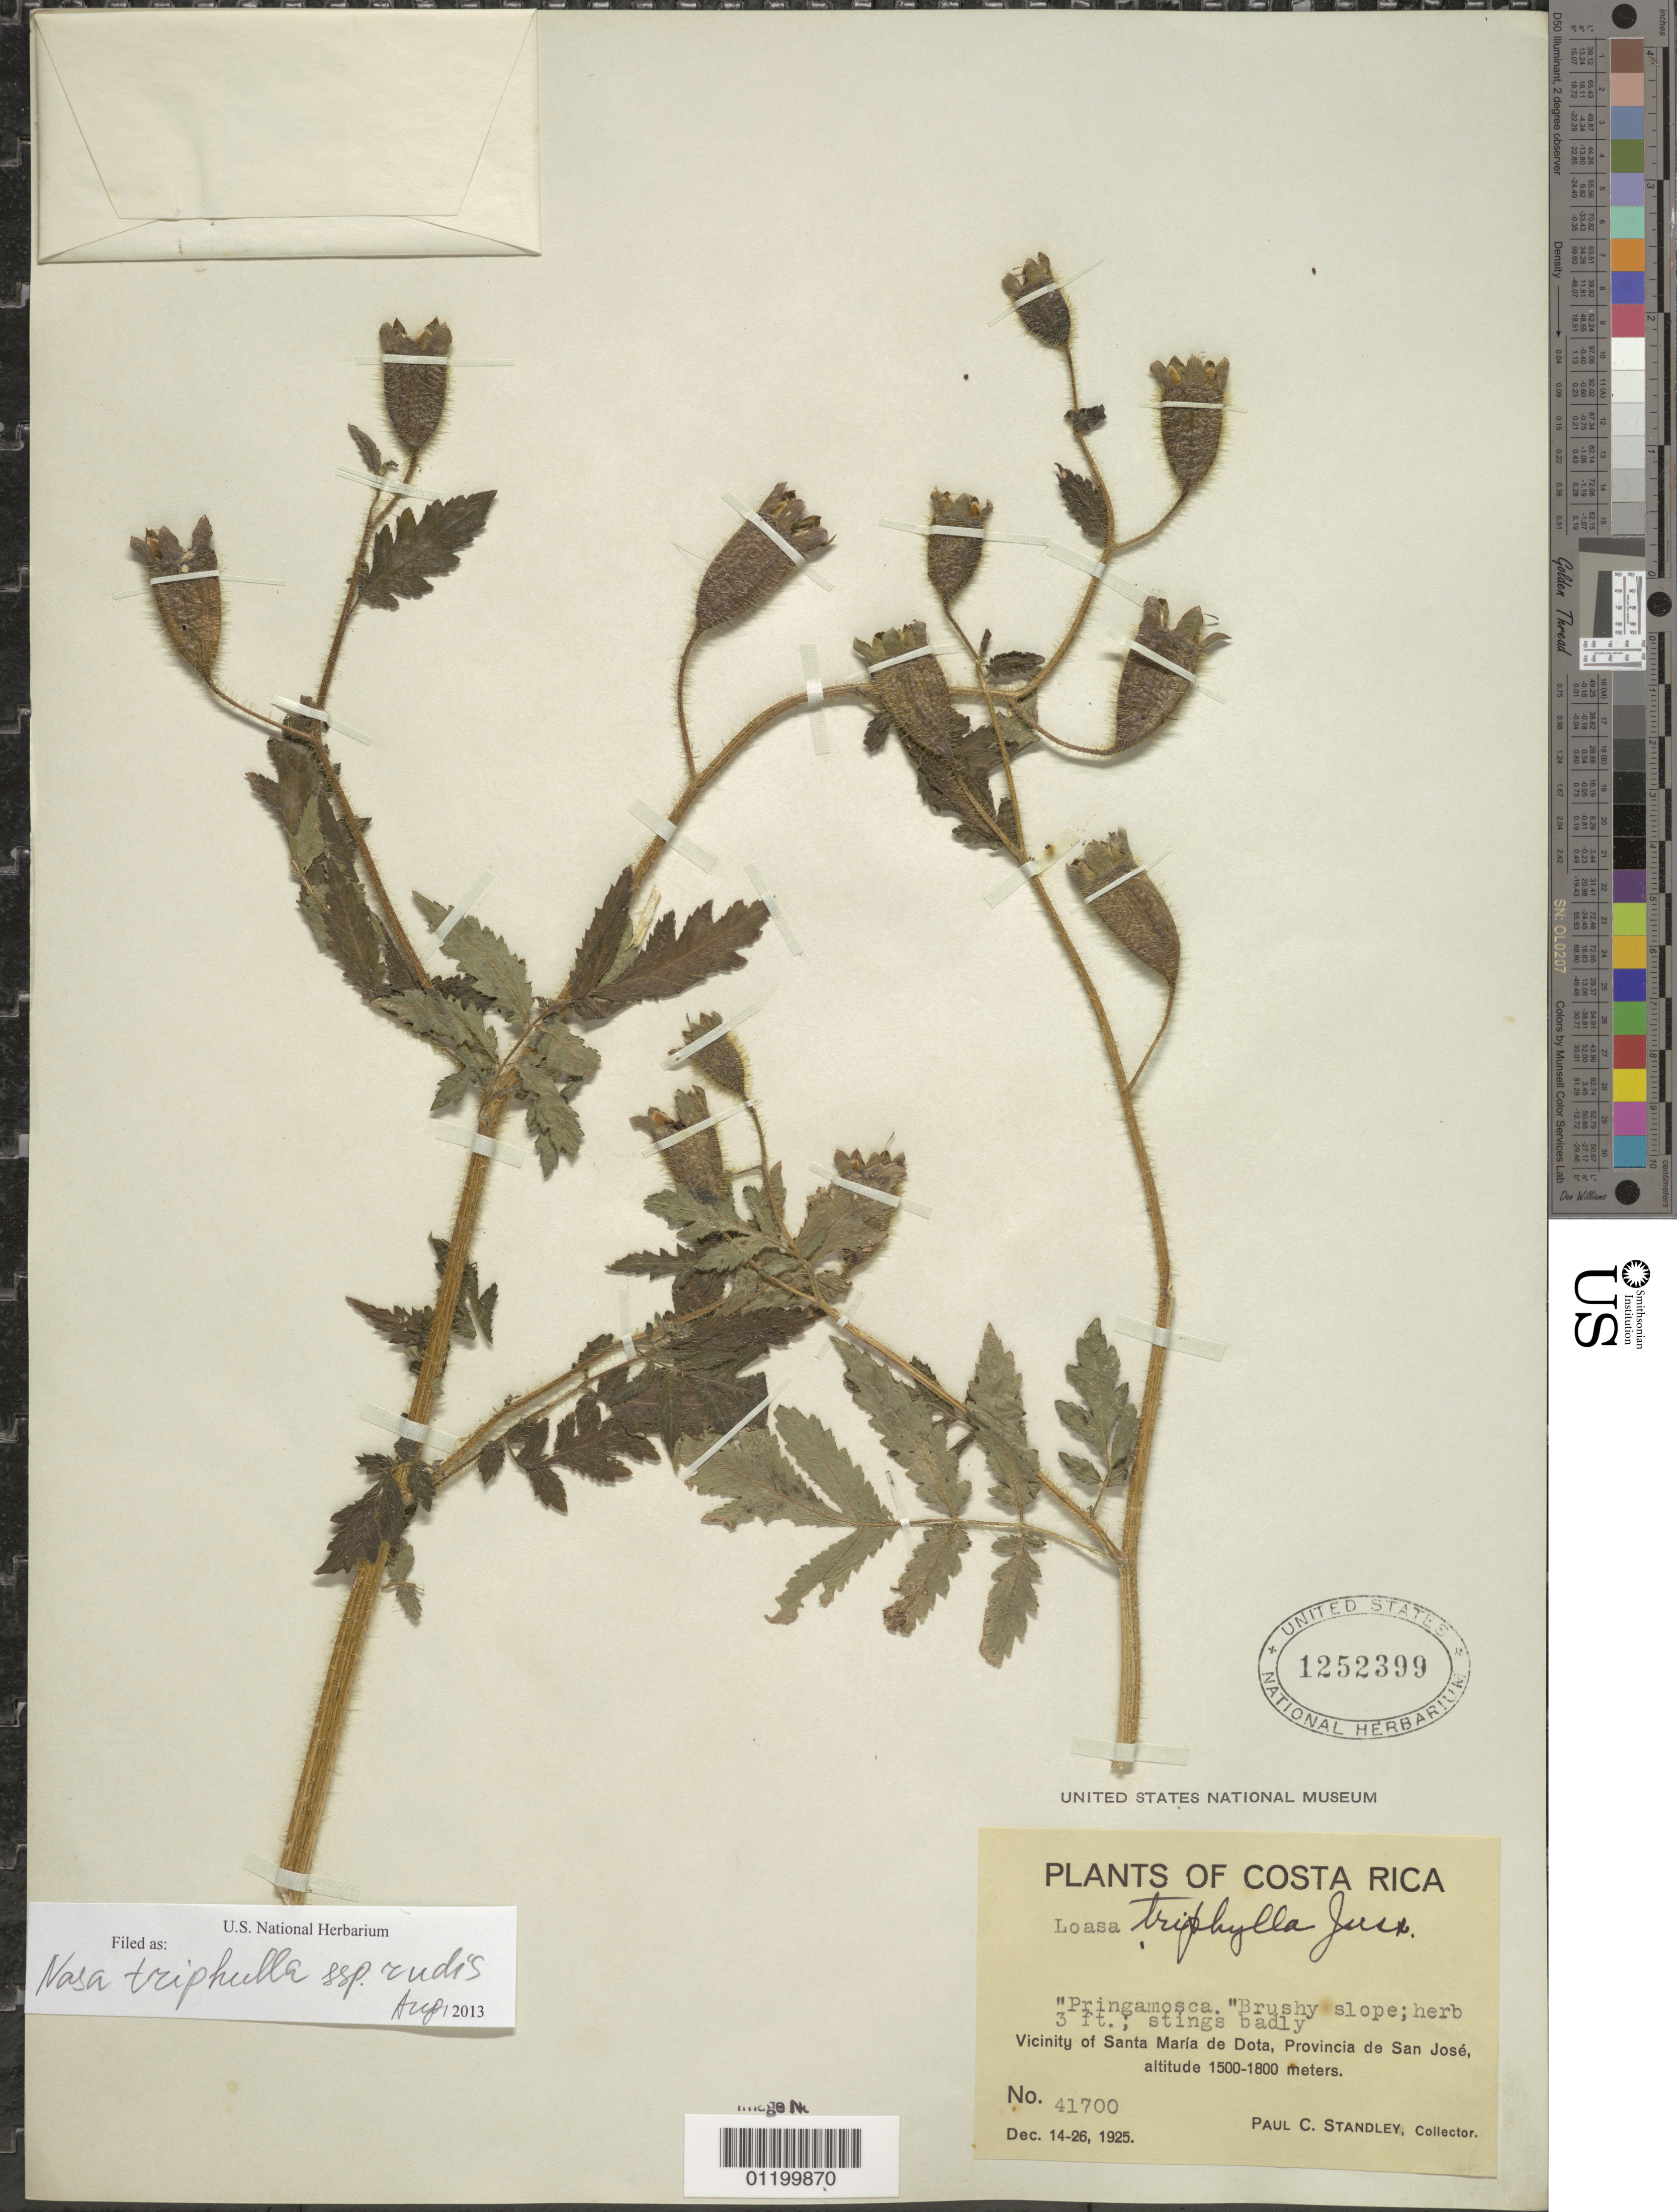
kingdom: Plantae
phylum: Tracheophyta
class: Magnoliopsida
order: Cornales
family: Loasaceae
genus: Nasa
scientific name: Nasa triphylla subsp. rudis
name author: (Benth.) Weigend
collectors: P. C. Standley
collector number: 41700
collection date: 1925-12-14/1925-12-26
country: Costa Rica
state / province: San José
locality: Vicinity of Santa Maria de Dota.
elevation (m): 1500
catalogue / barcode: US 1252399